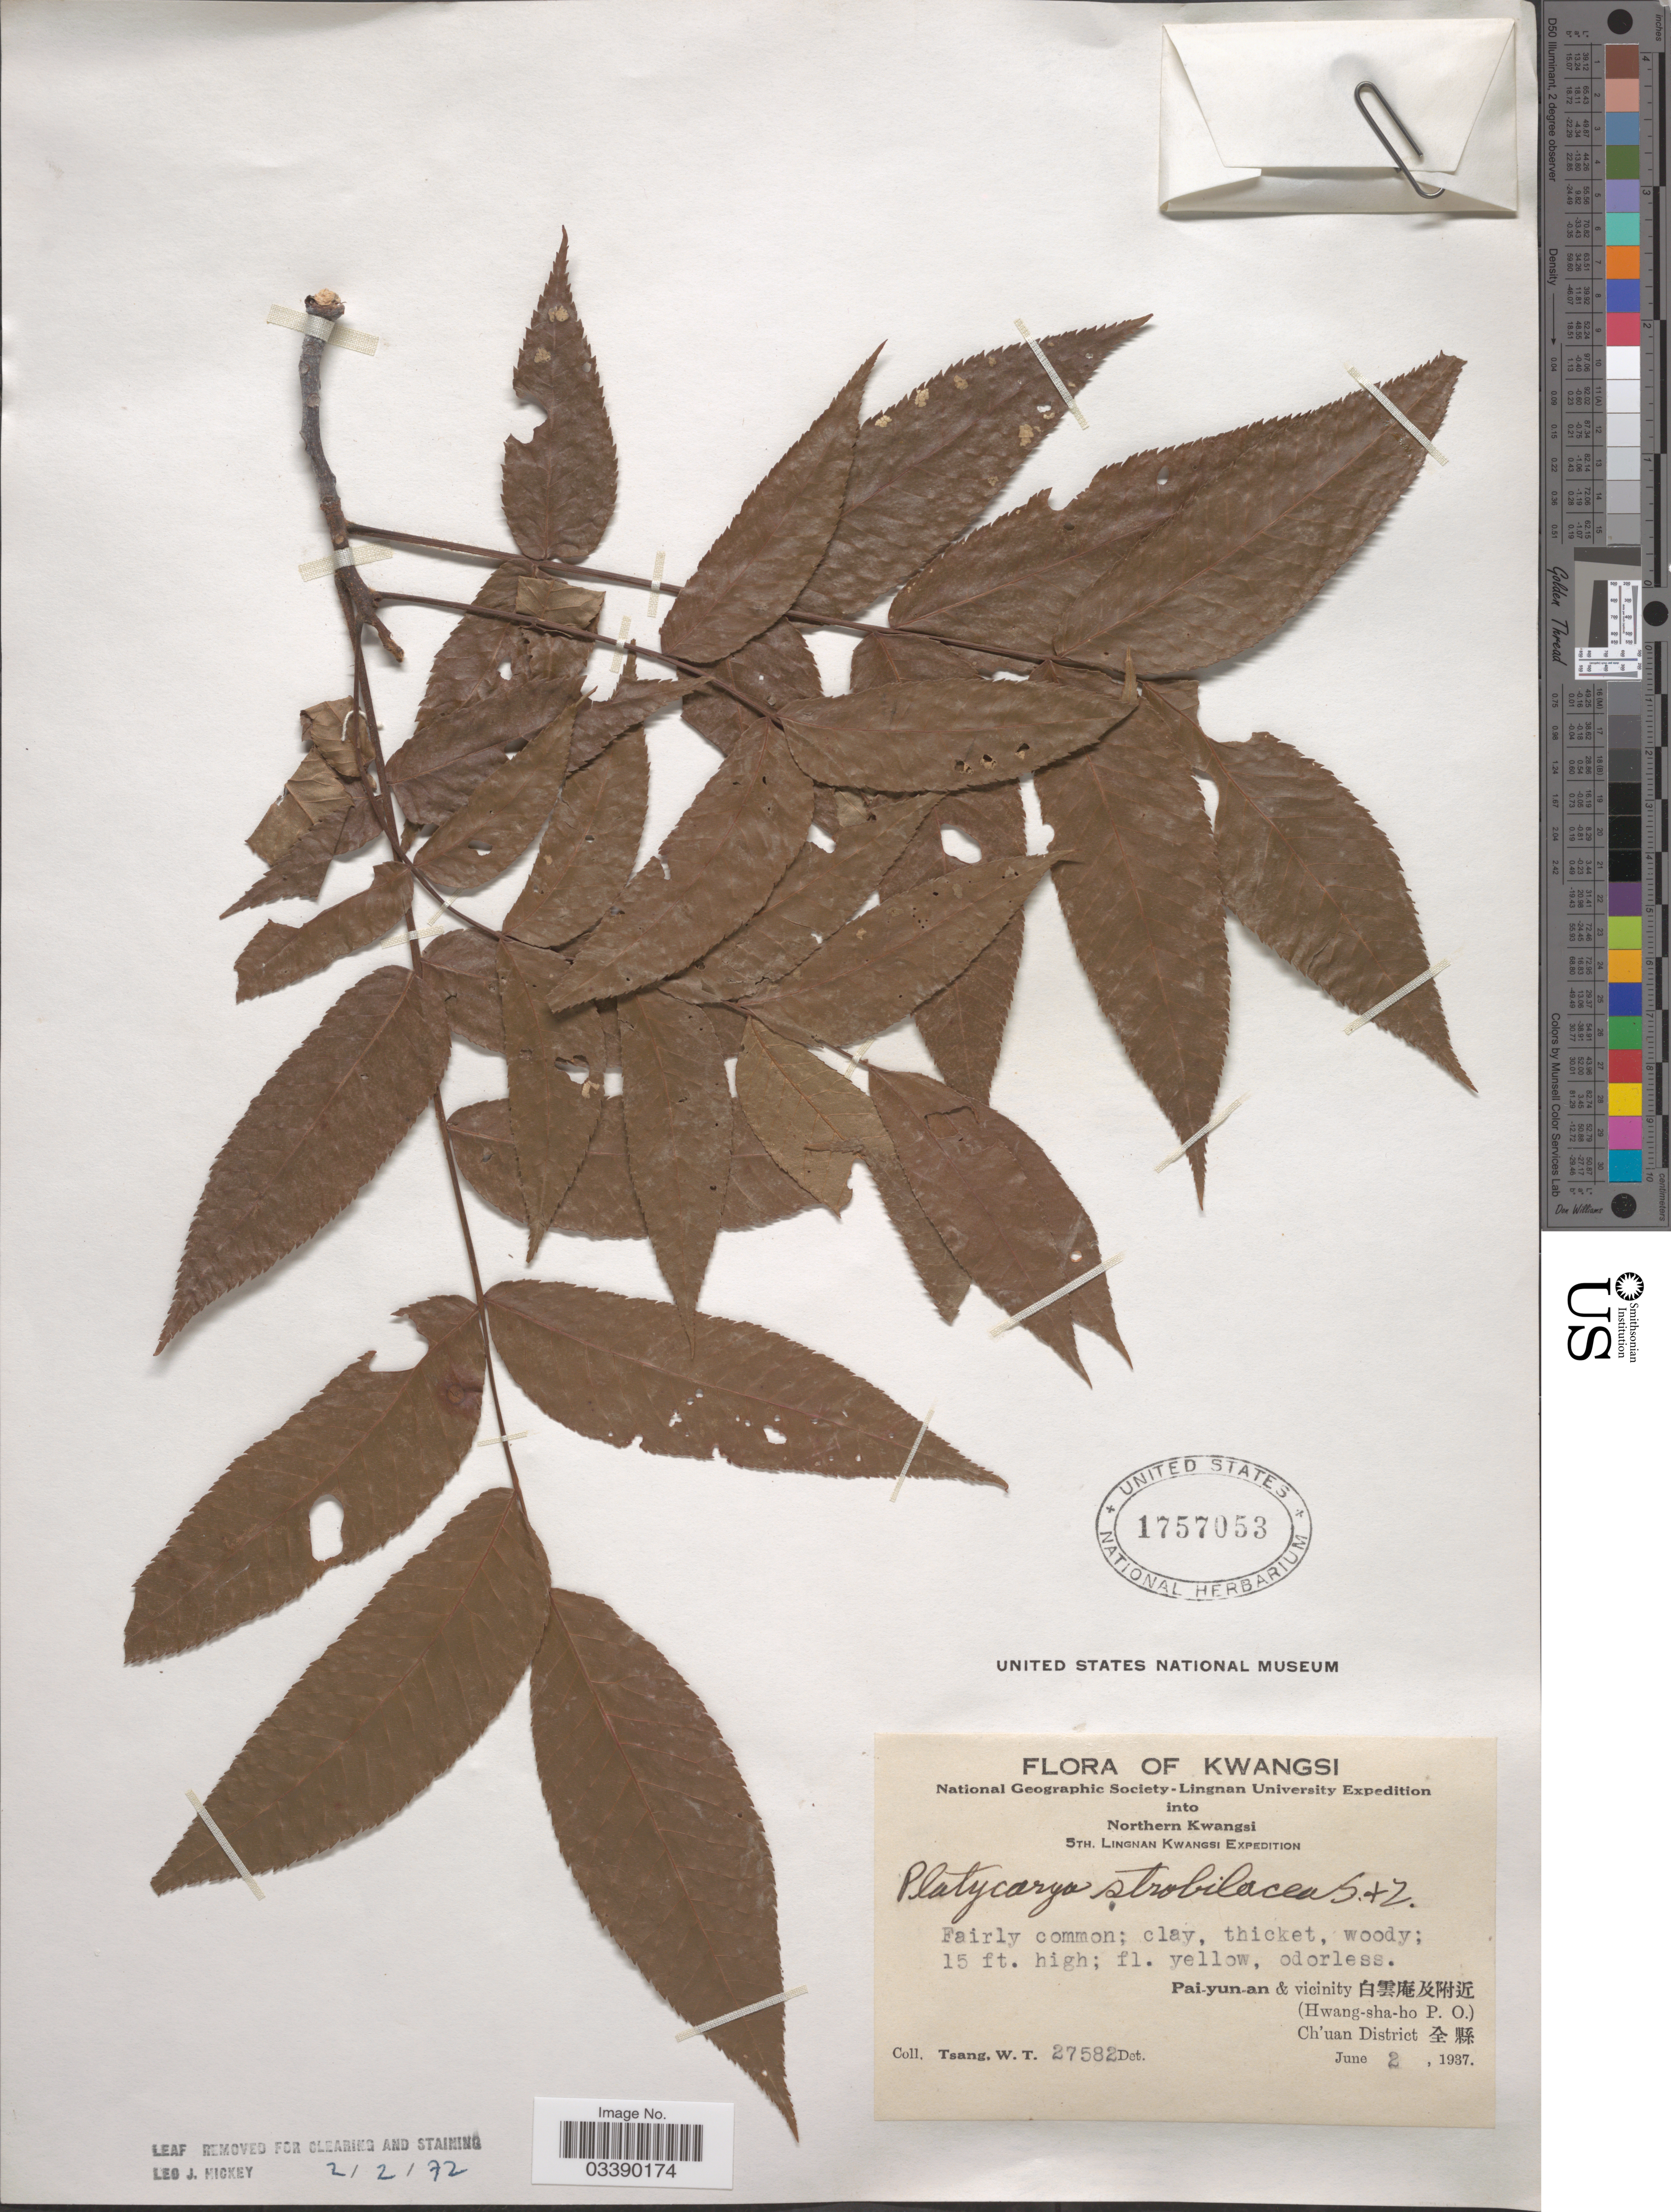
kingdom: Plantae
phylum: Tracheophyta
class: Magnoliopsida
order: Fagales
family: Juglandaceae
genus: Platycarya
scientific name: Platycarya strobilacea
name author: Siebold & Zucc.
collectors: W. T. Tsang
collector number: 27582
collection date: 1937-06-02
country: China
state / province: Guangxi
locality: Kwangsi.Northern Kwangsi. Pai-yun-an & vicinity (Hwang-sha-ho P.O.) Ch'uan District .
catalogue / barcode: US 1757053